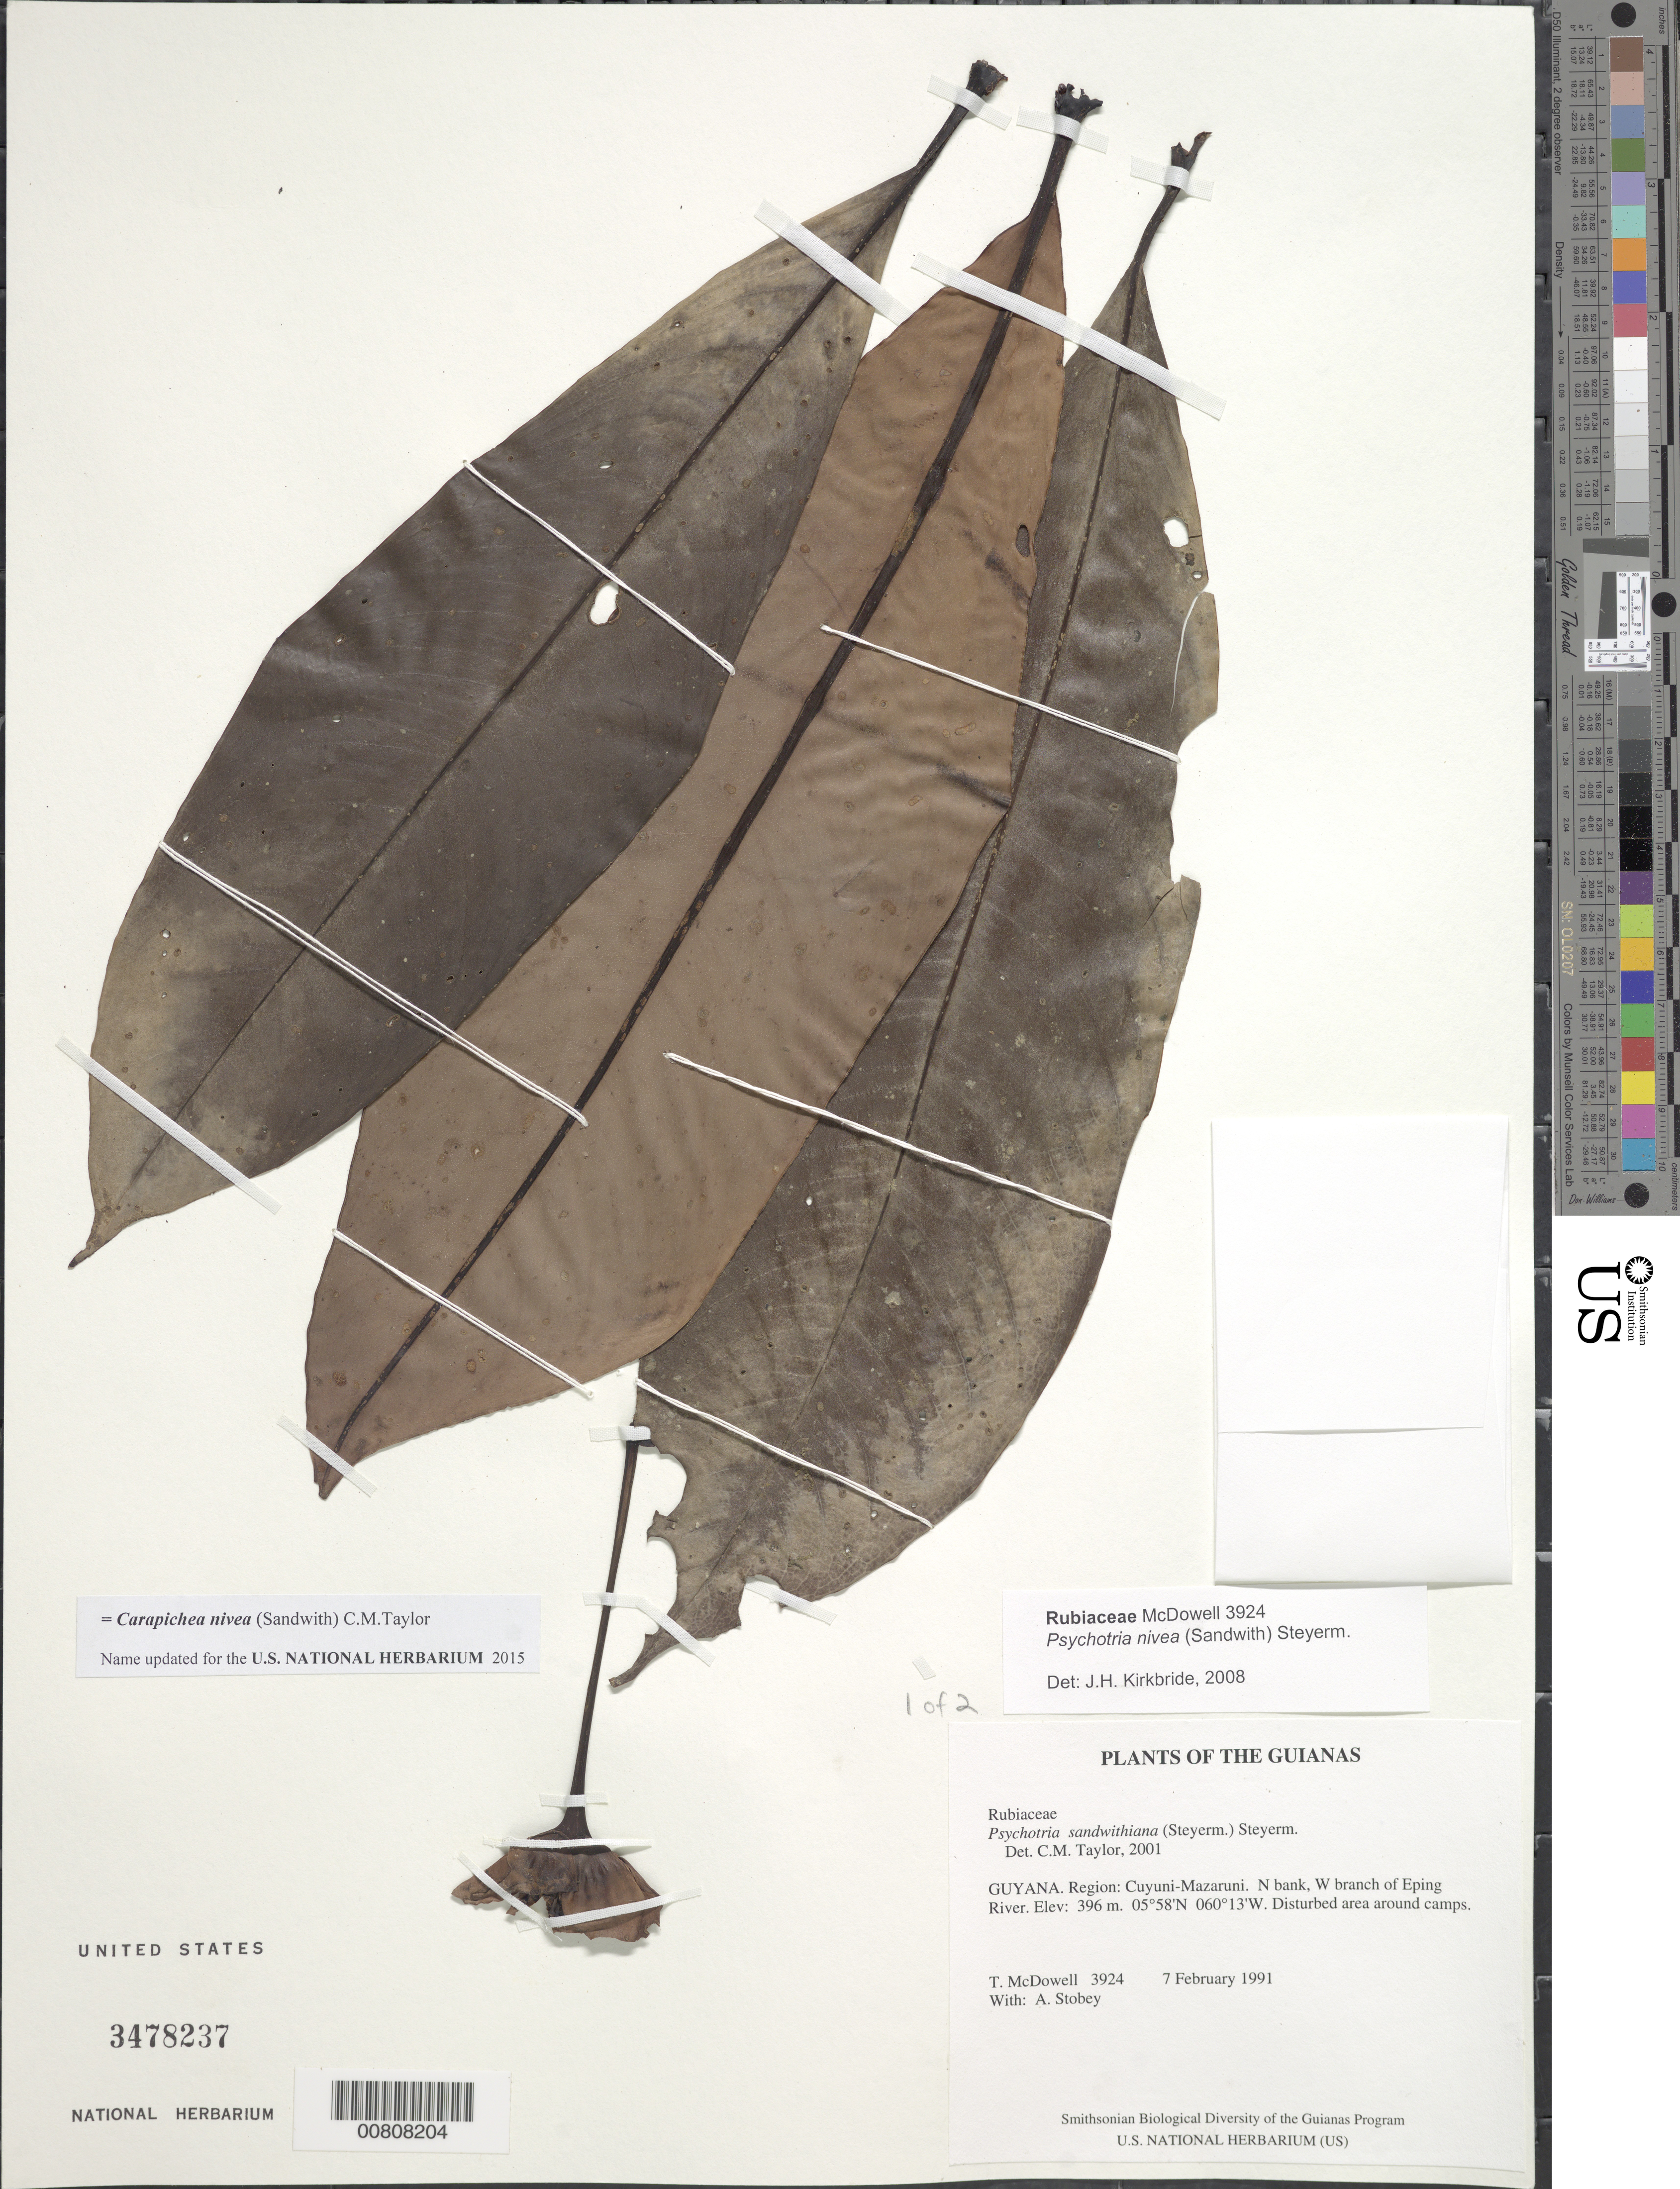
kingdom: Plantae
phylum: Tracheophyta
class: Magnoliopsida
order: Gentianales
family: Rubiaceae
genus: Psychotria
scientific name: Psychotria nivea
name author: (Sandwith) Steyerm.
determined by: Kirkbride, J. H.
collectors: T. McDowell & A. Stobey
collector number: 3924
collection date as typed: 7 February 1991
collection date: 1991-02-07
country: Guyana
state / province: Cuyuni-Mazaruni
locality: N bank, W branch of Eping River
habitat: Disturbed area around camps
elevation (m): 396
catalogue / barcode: US 3478237